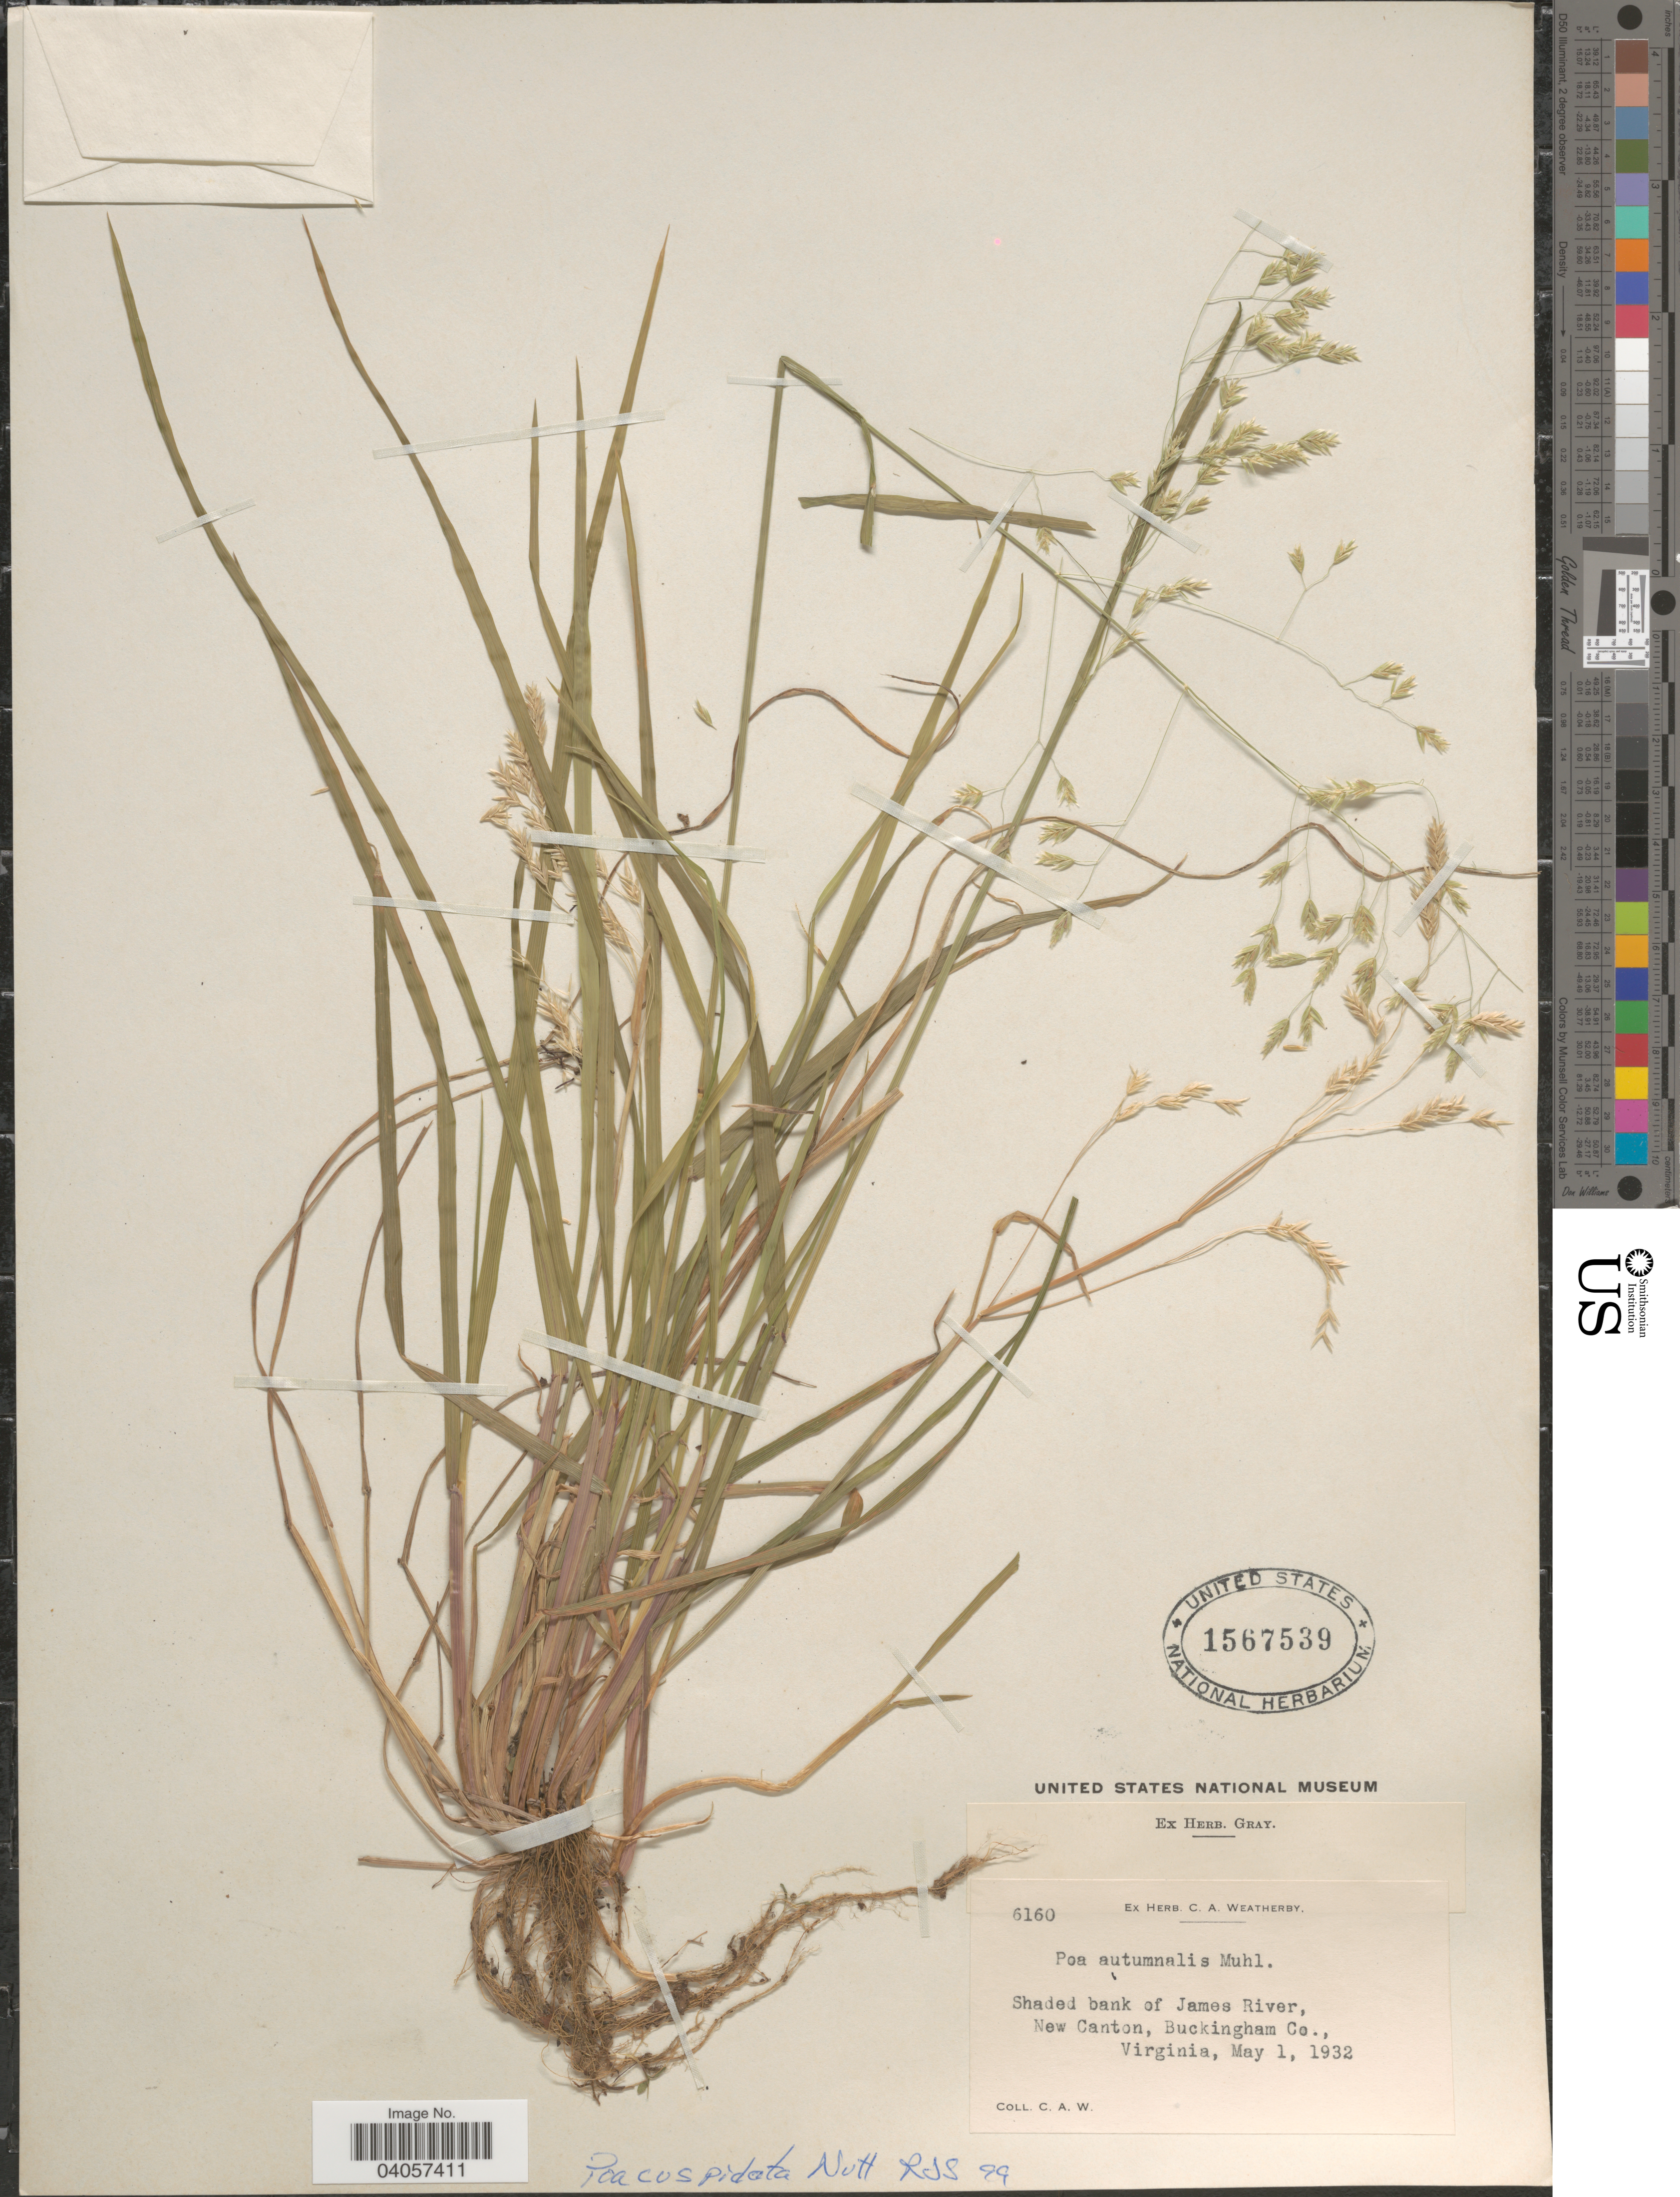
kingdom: Plantae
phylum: Tracheophyta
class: Liliopsida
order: Poales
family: Poaceae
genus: Poa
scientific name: Poa cuspidata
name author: Nutt.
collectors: C. A. Weatherby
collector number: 6160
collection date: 1932-05-01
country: United States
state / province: Virginia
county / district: Buckingham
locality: Shaded bank of James River, New Canton, Buckingham Co.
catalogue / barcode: US 1567539